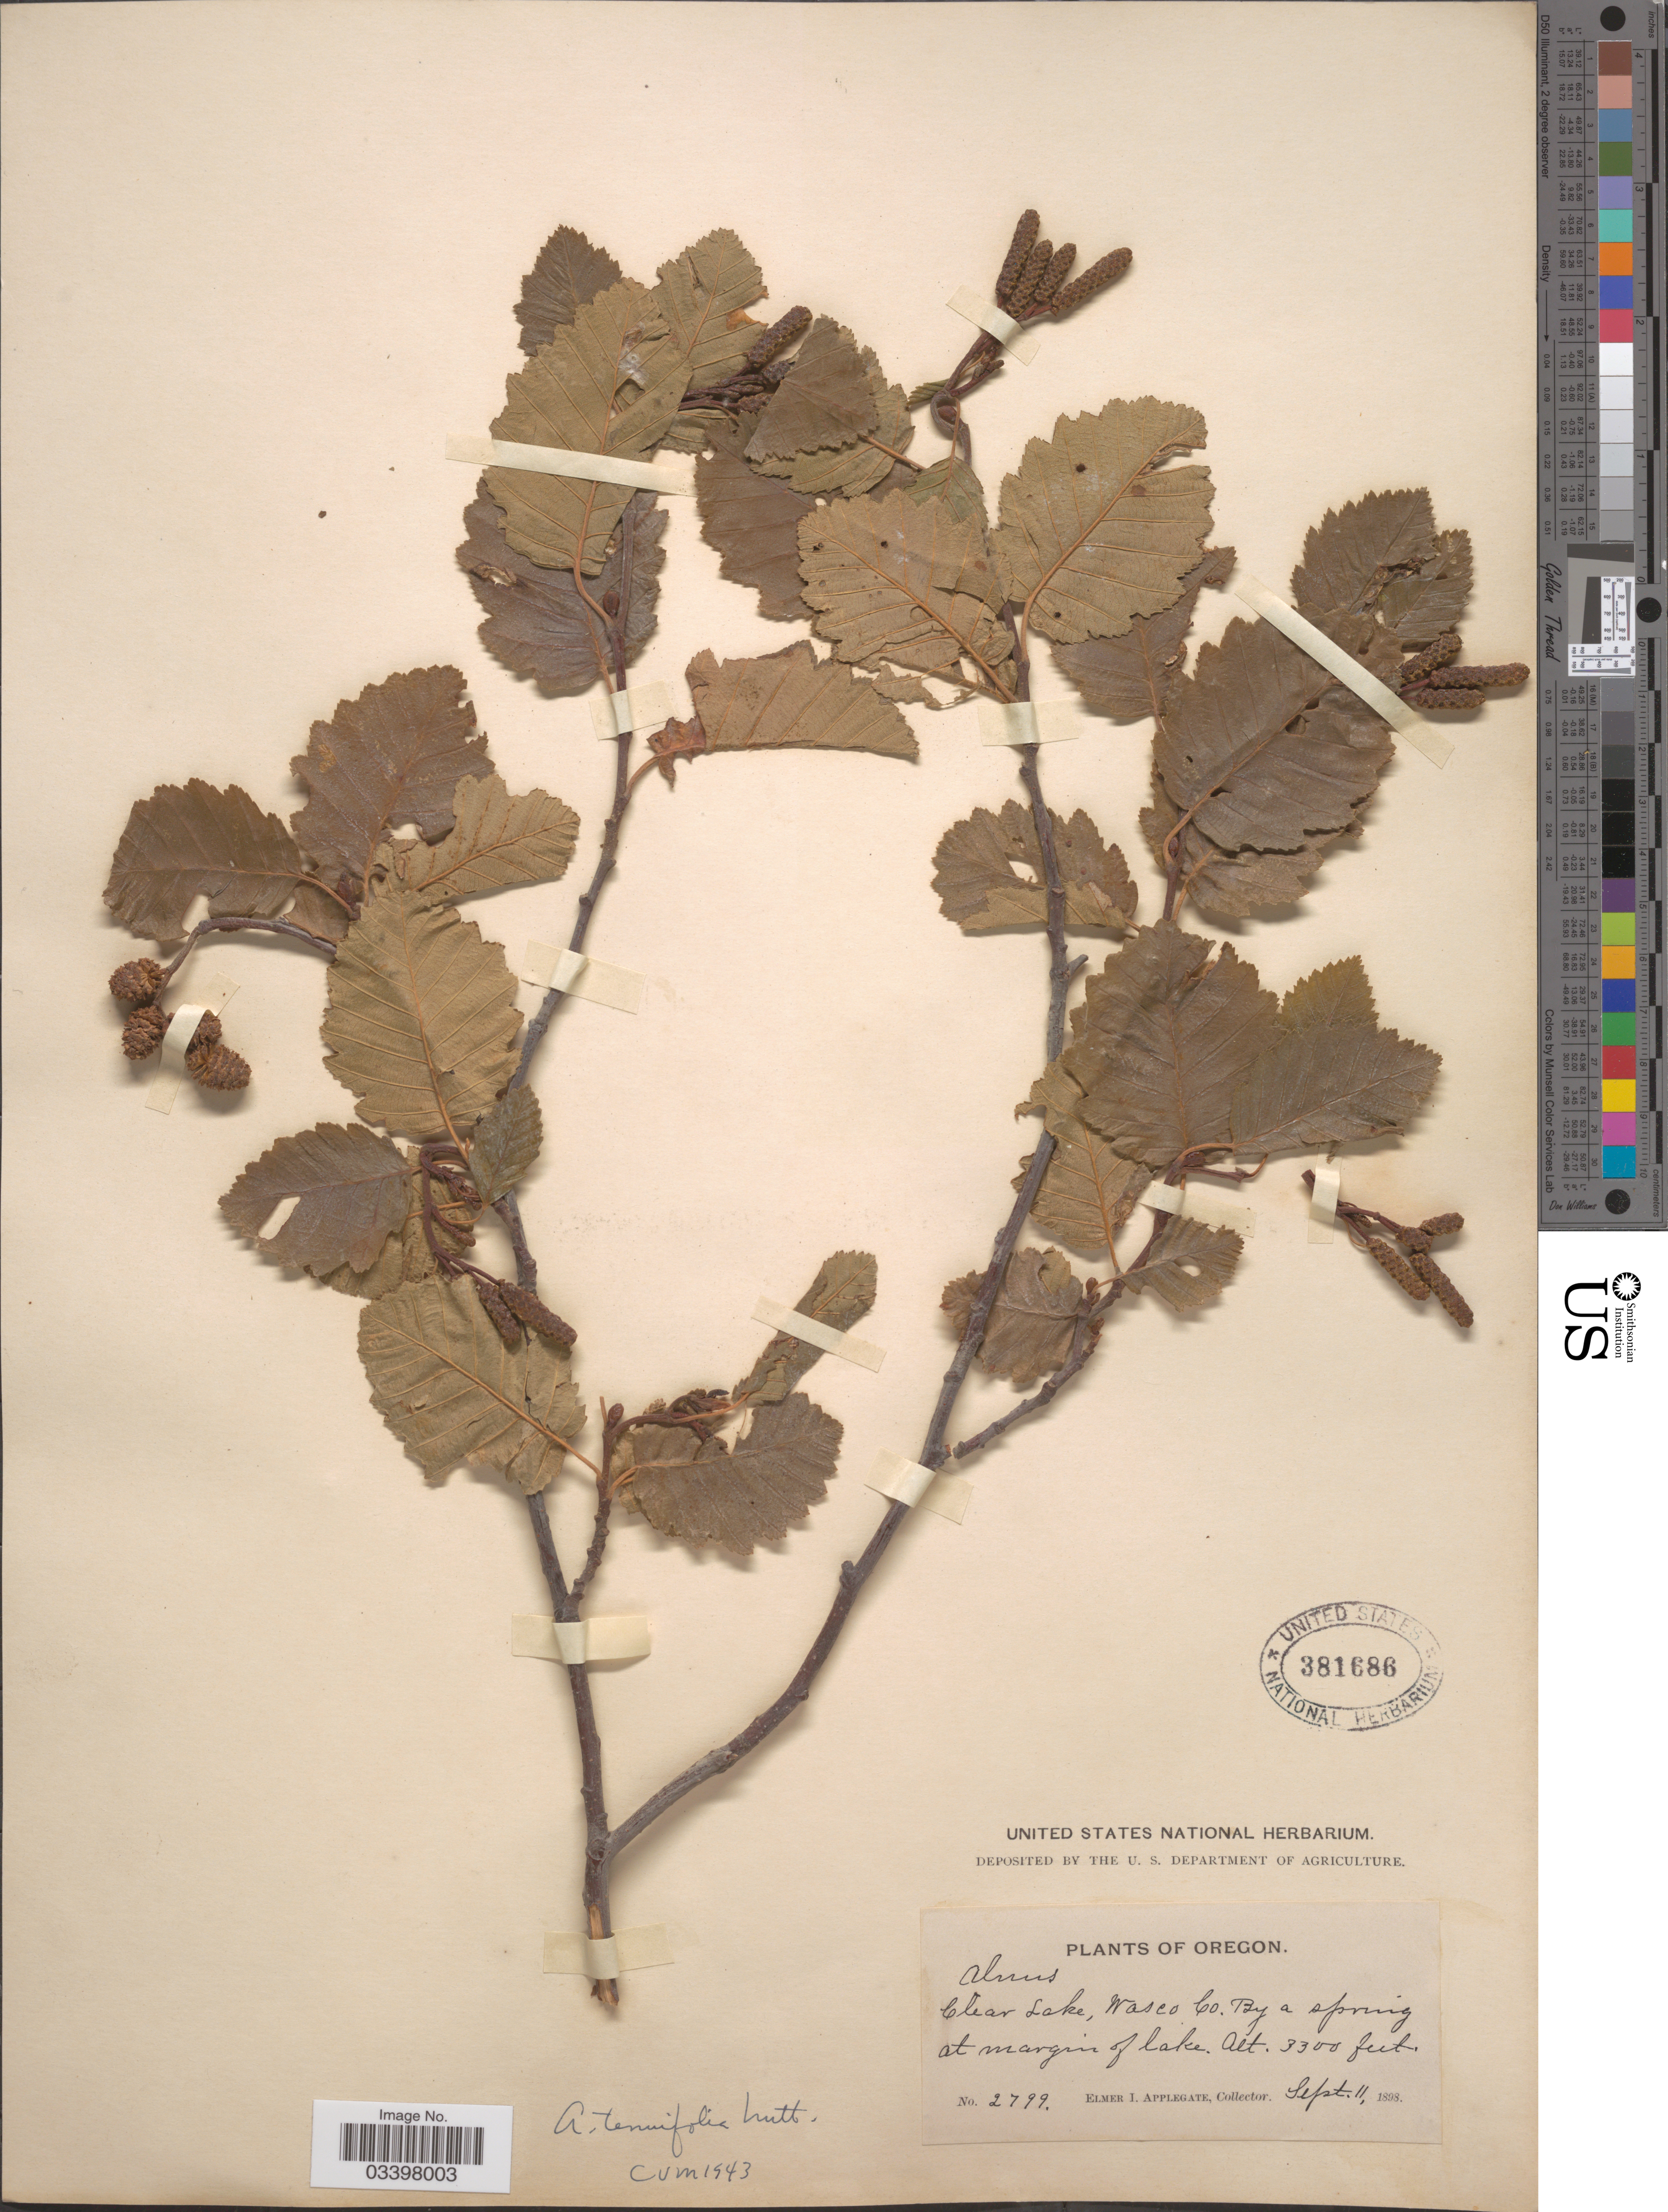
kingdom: Plantae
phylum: Tracheophyta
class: Magnoliopsida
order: Fagales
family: Betulaceae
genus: Alnus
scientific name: Alnus incana subsp. tenuifolia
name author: (Nutt.) Breitung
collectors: E. I. Applegate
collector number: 2799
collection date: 1898-09-11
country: United States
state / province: Oregon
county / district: Wasco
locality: Clear Lake, Wasco Co. By a spring at margin of lake.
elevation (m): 1006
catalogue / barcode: US 381686